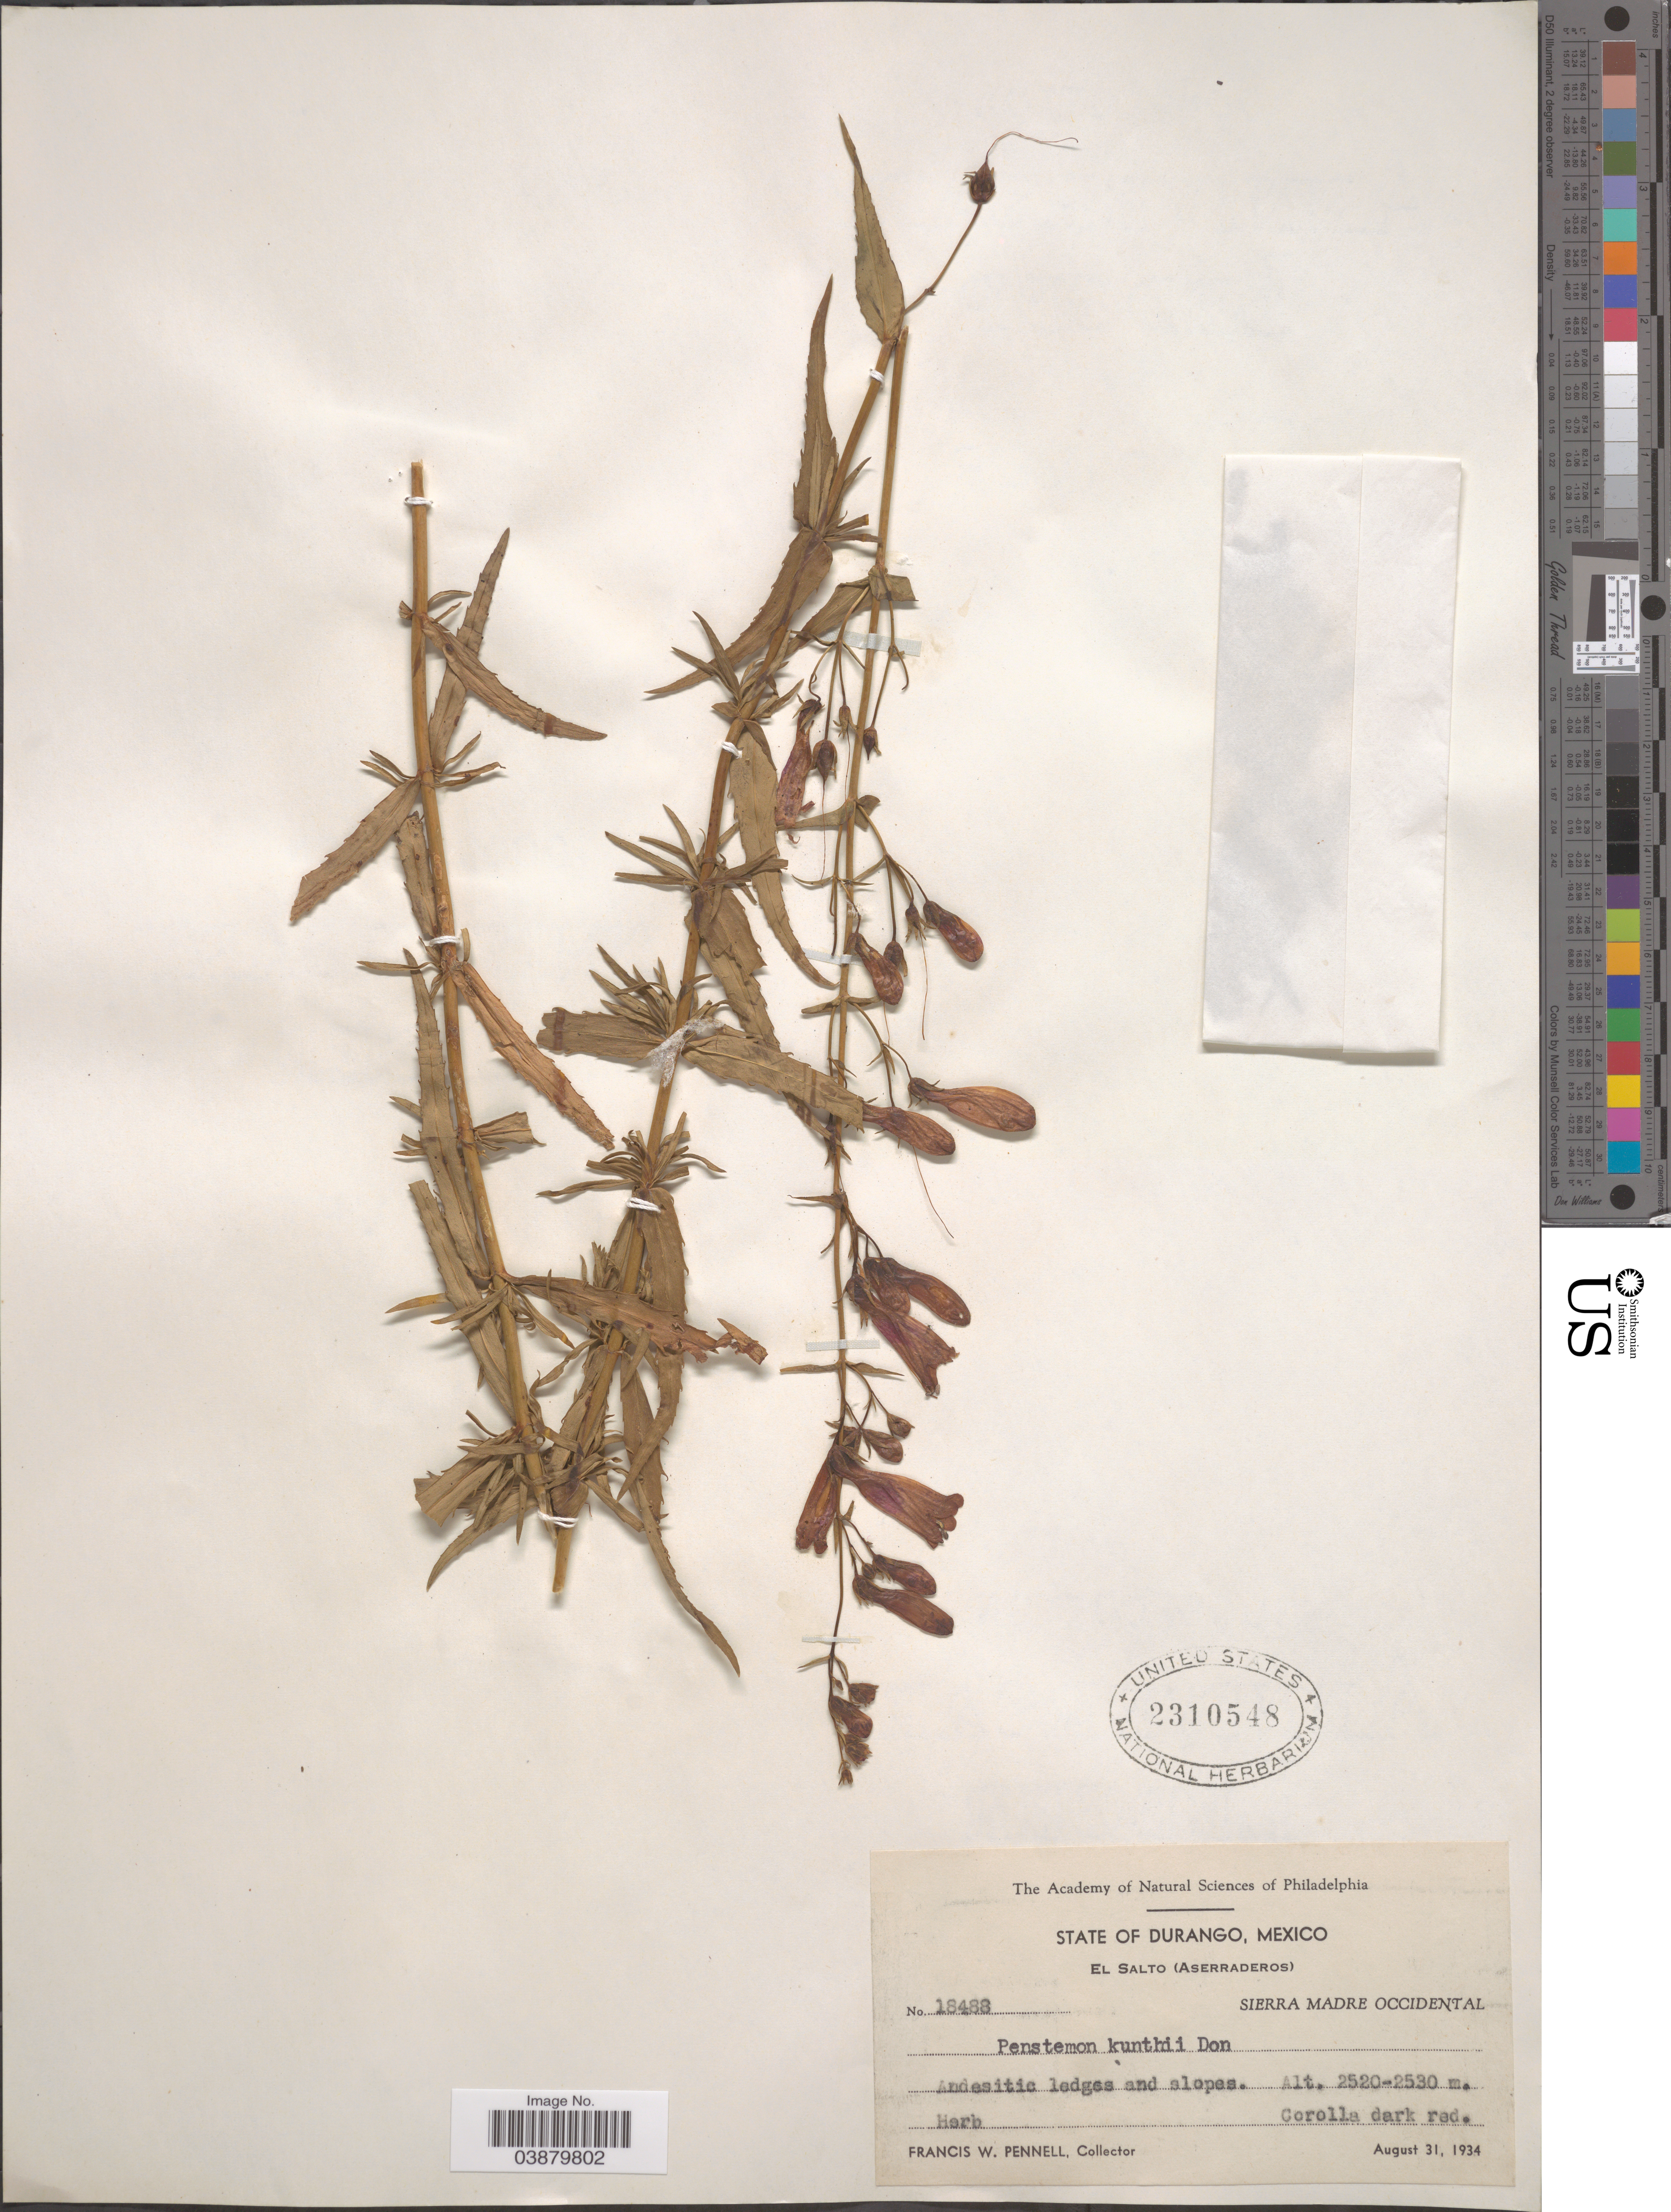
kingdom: Plantae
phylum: Tracheophyta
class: Magnoliopsida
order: Lamiales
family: Plantaginaceae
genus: Penstemon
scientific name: Penstemon kunthii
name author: G. Don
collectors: F. W. Pennell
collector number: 18488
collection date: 1934-08-31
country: Mexico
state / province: Durango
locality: El Salto (Aserraderos). Sierra Madre Occidental.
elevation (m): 2520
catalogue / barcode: US 2310548